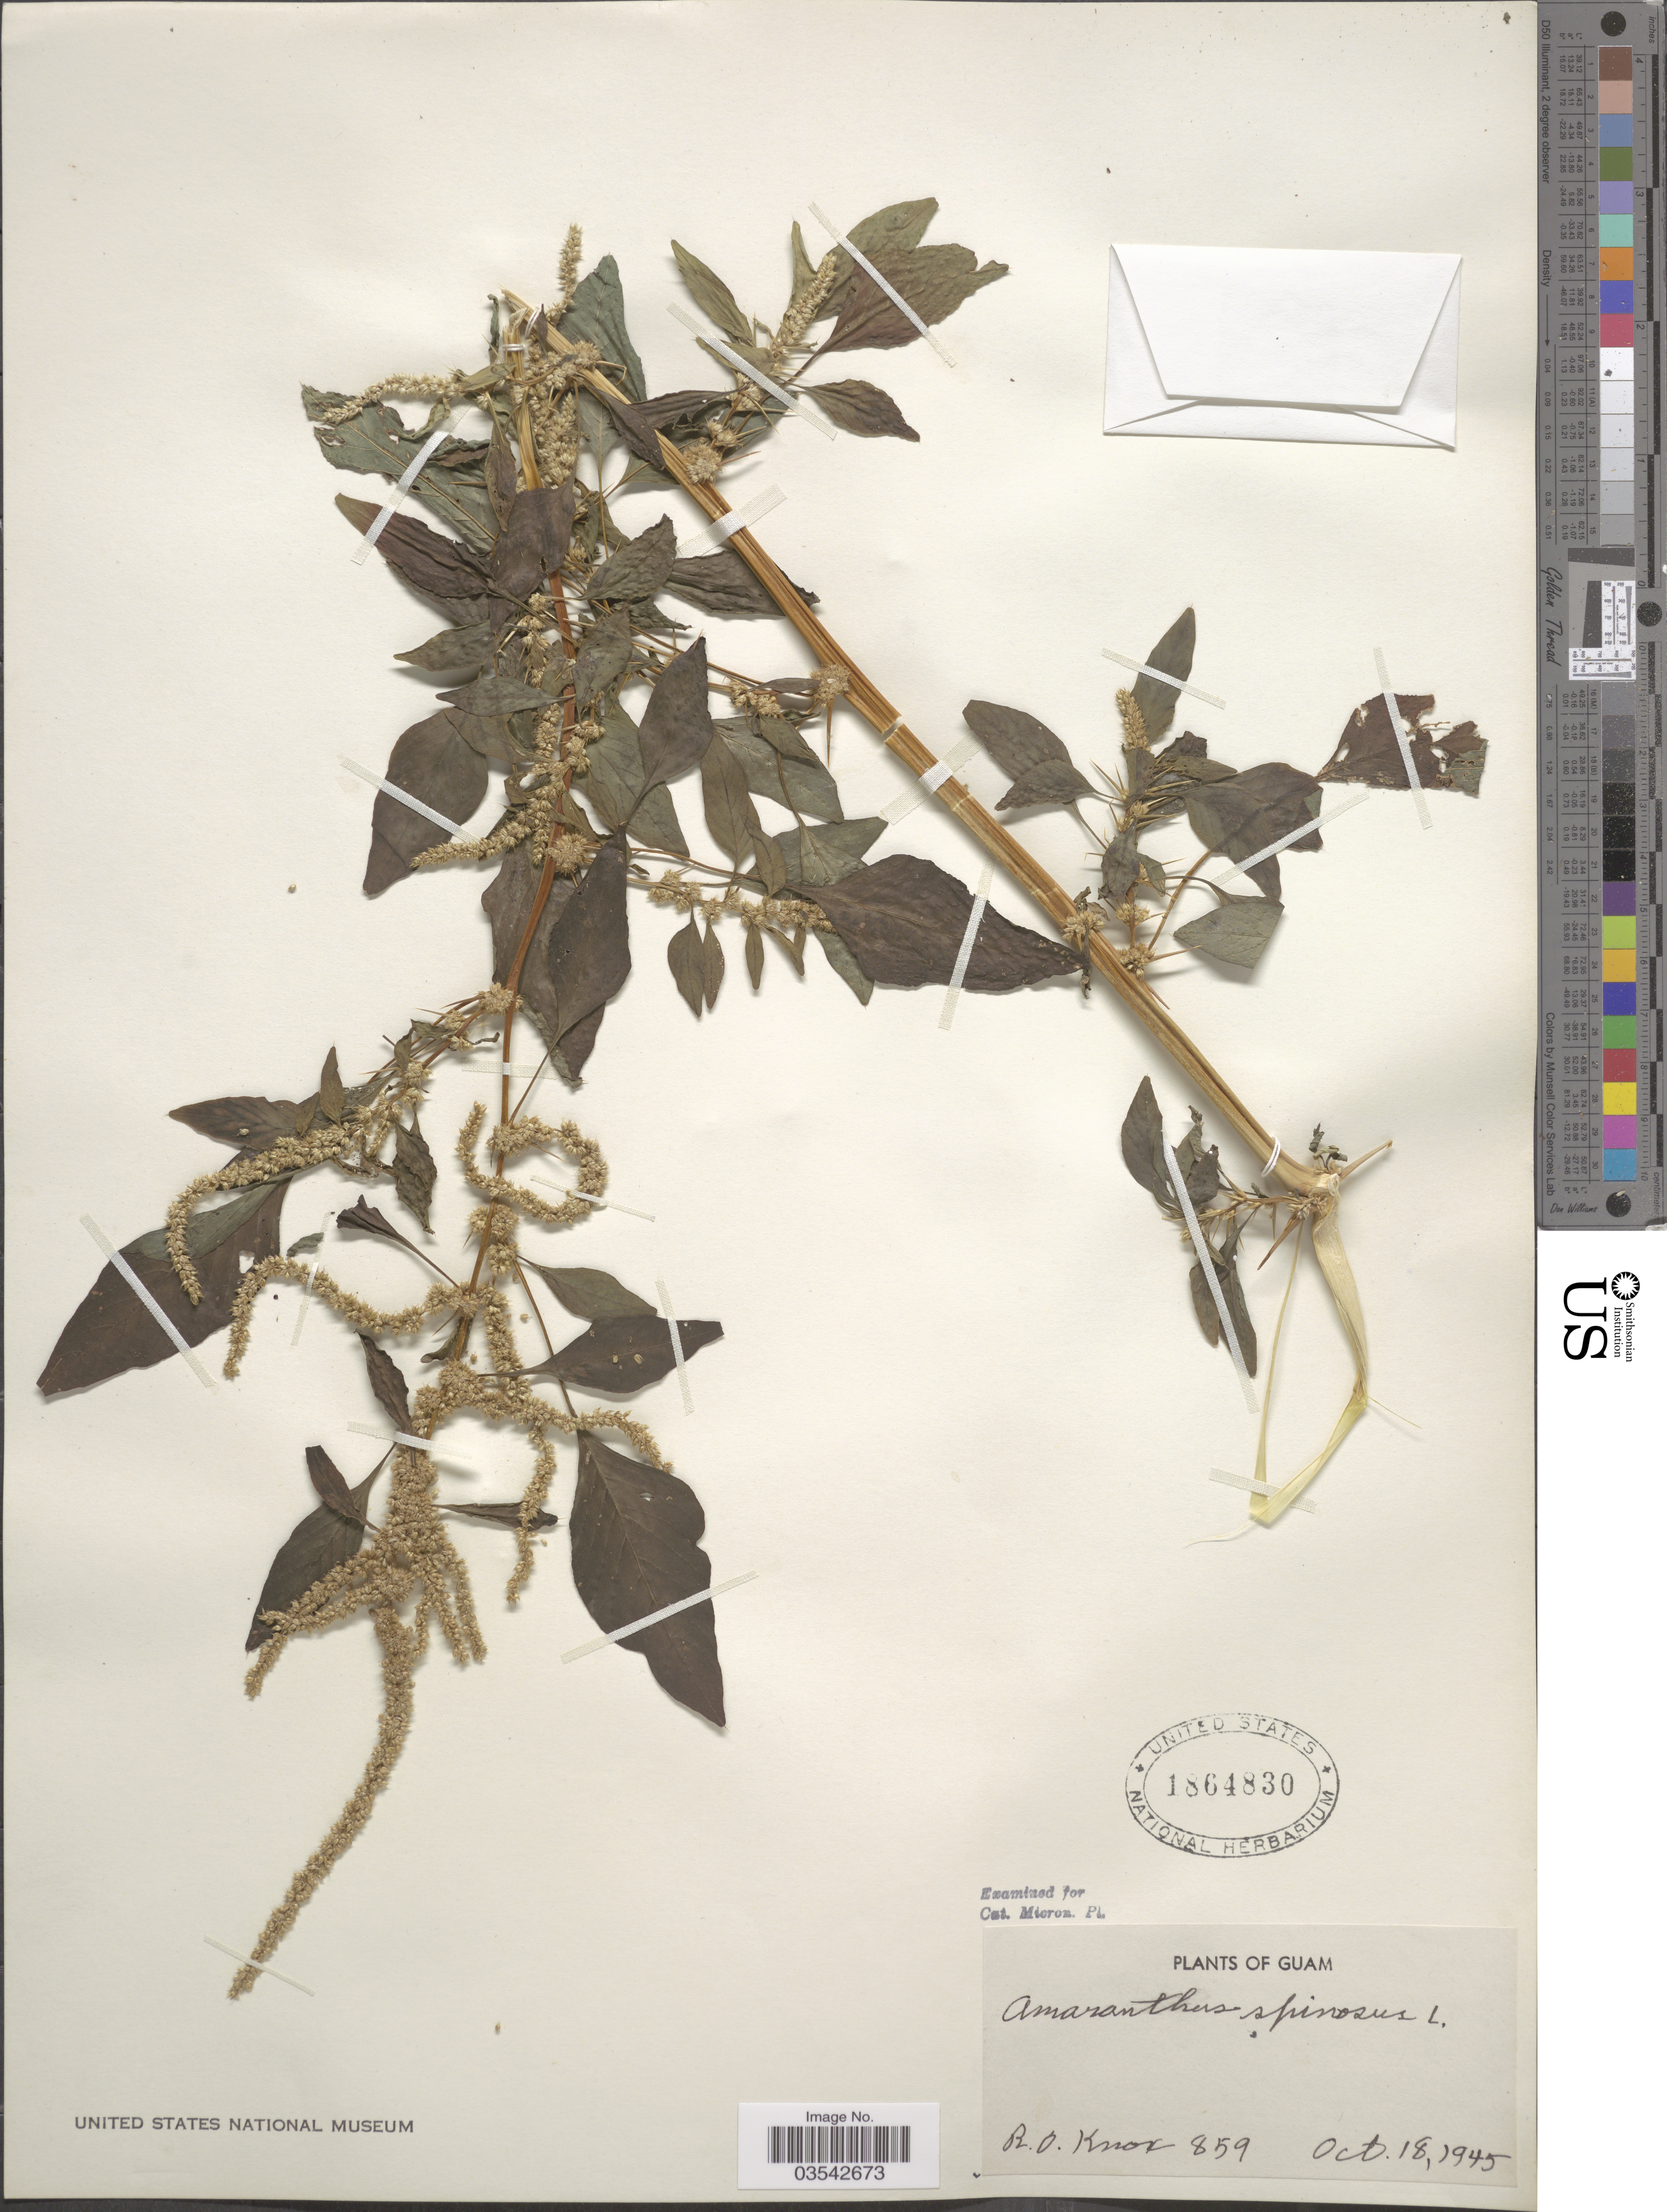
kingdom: Plantae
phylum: Tracheophyta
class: Magnoliopsida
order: Caryophyllales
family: Amaranthaceae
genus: Amaranthus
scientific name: Amaranthus spinosus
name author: L.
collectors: R. O. Knox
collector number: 859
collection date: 1945-10-18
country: Guam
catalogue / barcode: US 1864830